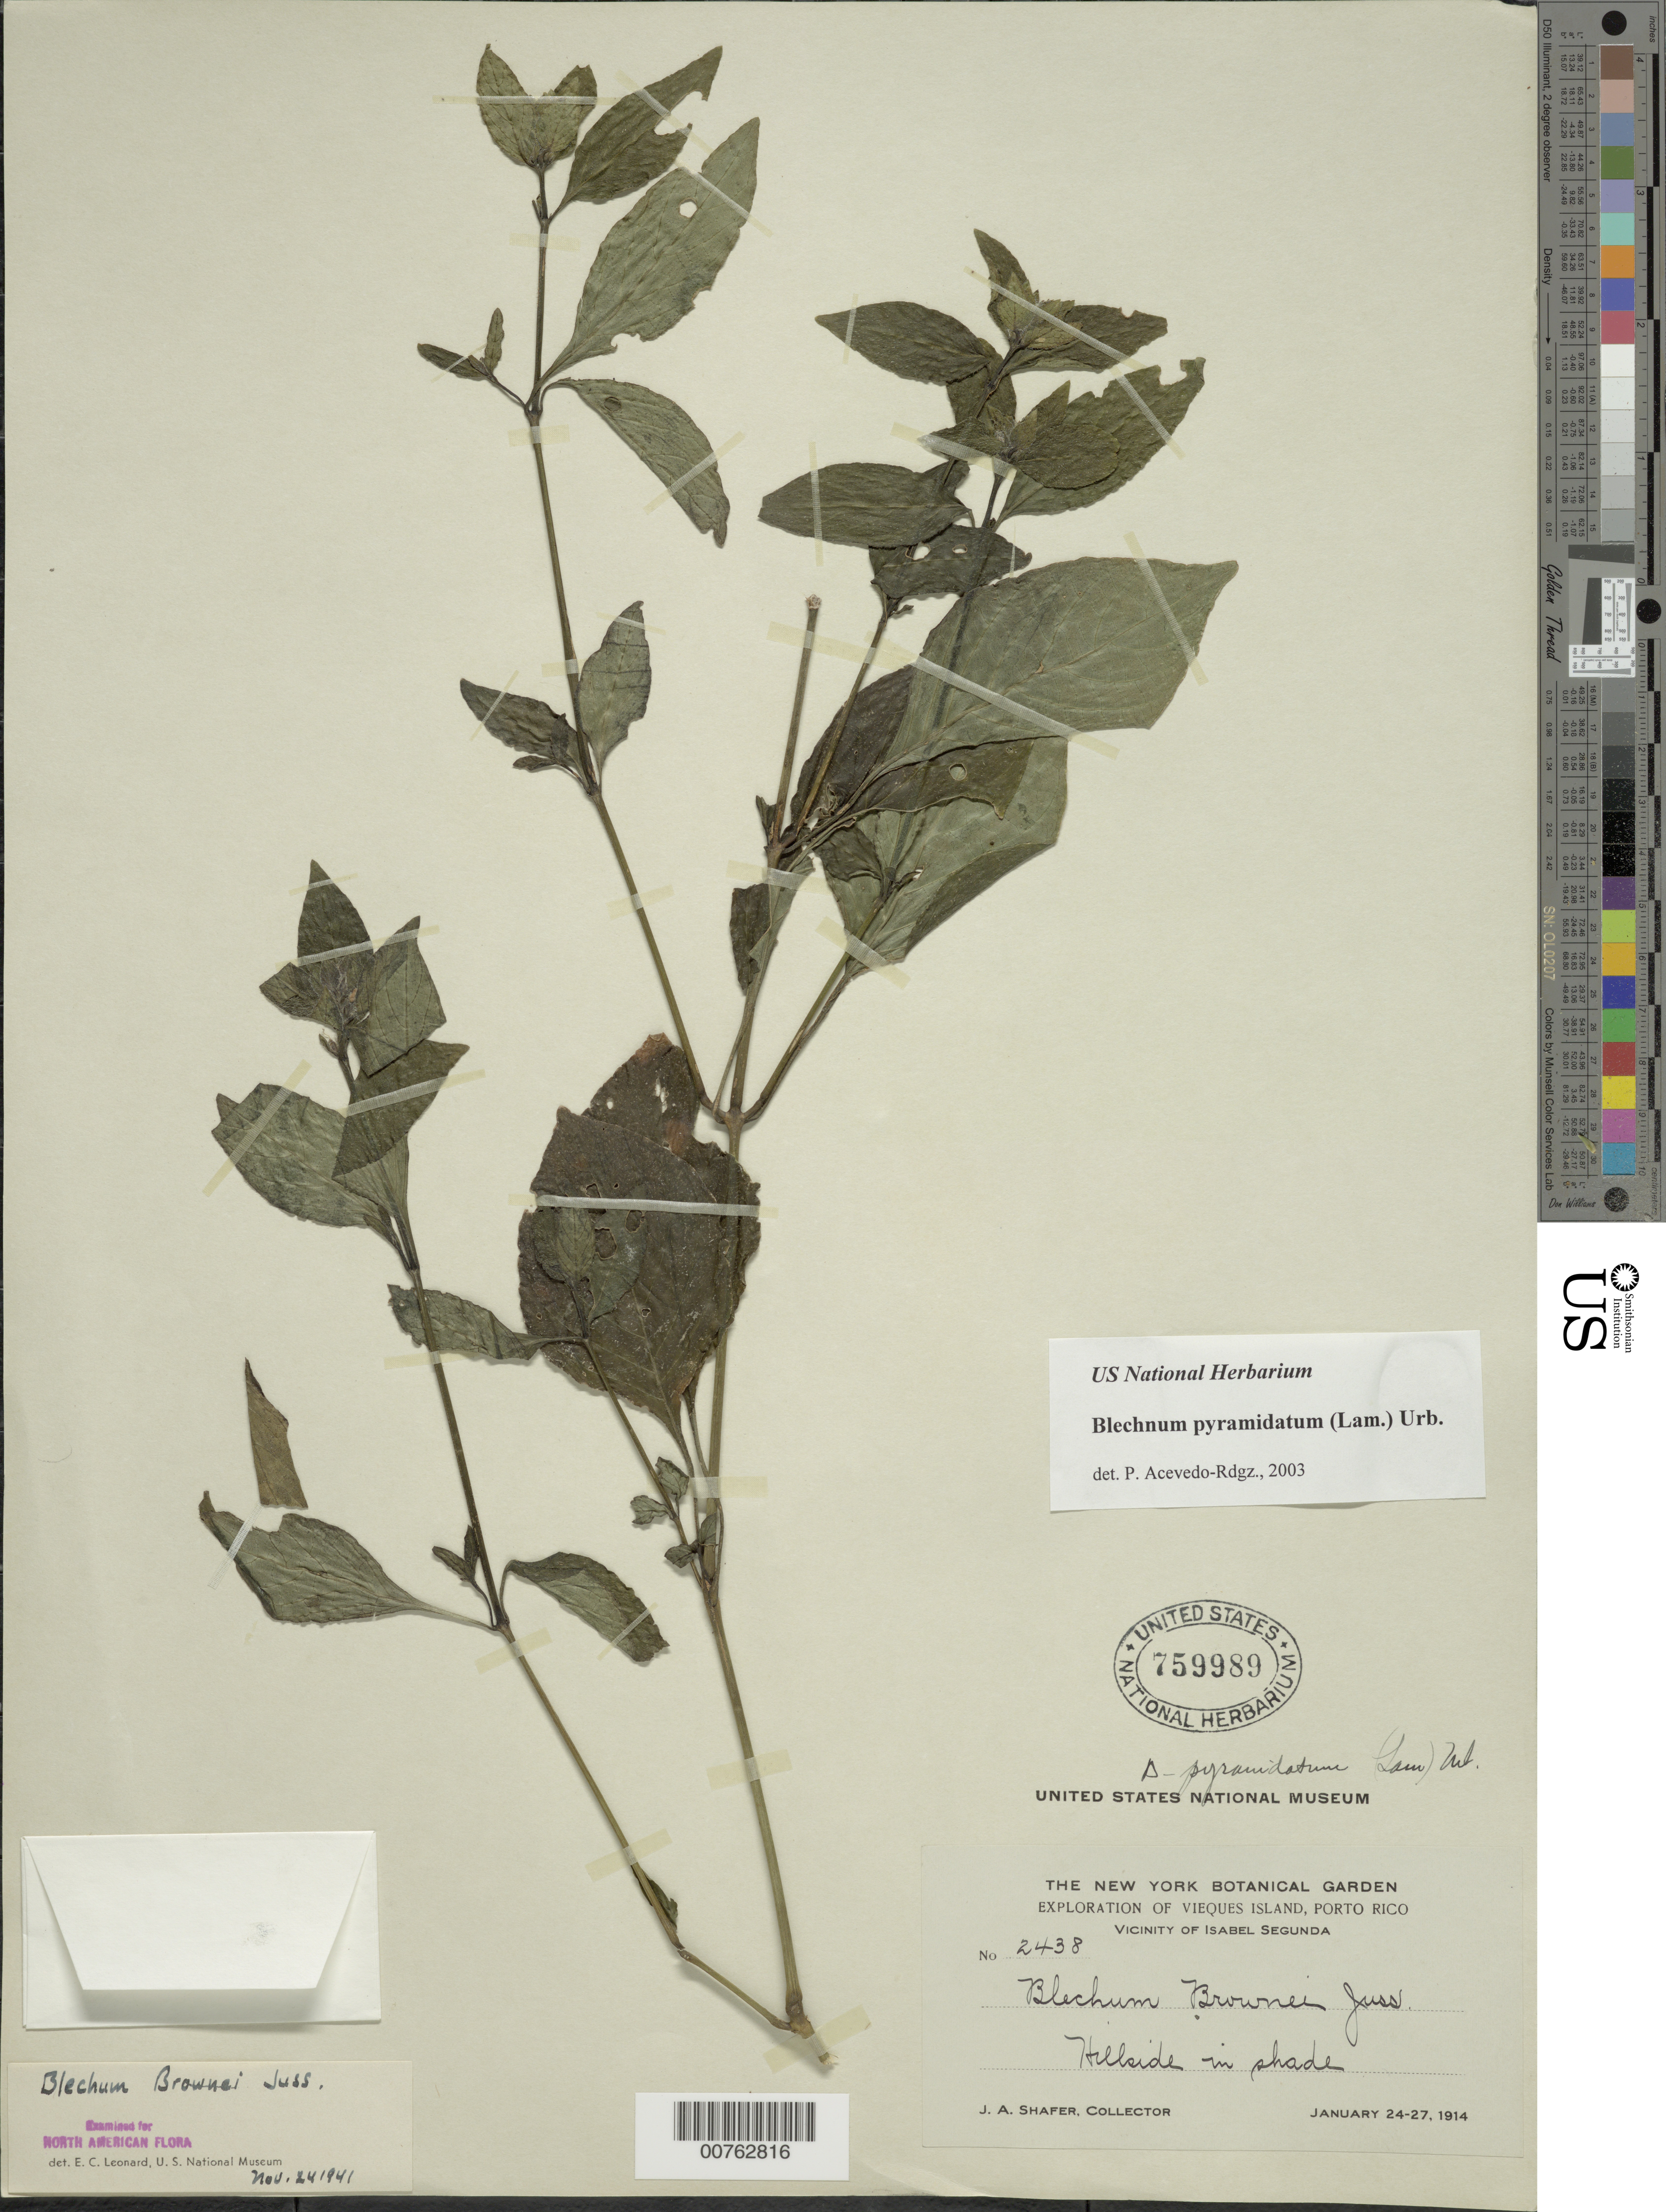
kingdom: Plantae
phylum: Tracheophyta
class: Magnoliopsida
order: Lamiales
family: Acanthaceae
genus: Blechum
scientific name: Blechum pyramidatum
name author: (Lam.) Urb.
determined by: Acevedo-Rodríguez, P., (BOT), Smithsonian Institution - National Museum of Natural History (UNITED STATES)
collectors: J. A. Shafer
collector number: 2438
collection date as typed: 24 Jan 1914 to 27 Jan 1914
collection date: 1914-01-24/1914-01-27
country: Puerto Rico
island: Vieques I.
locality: vicinity of Isabel Segunda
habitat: Hillside in shade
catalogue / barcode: US 759989